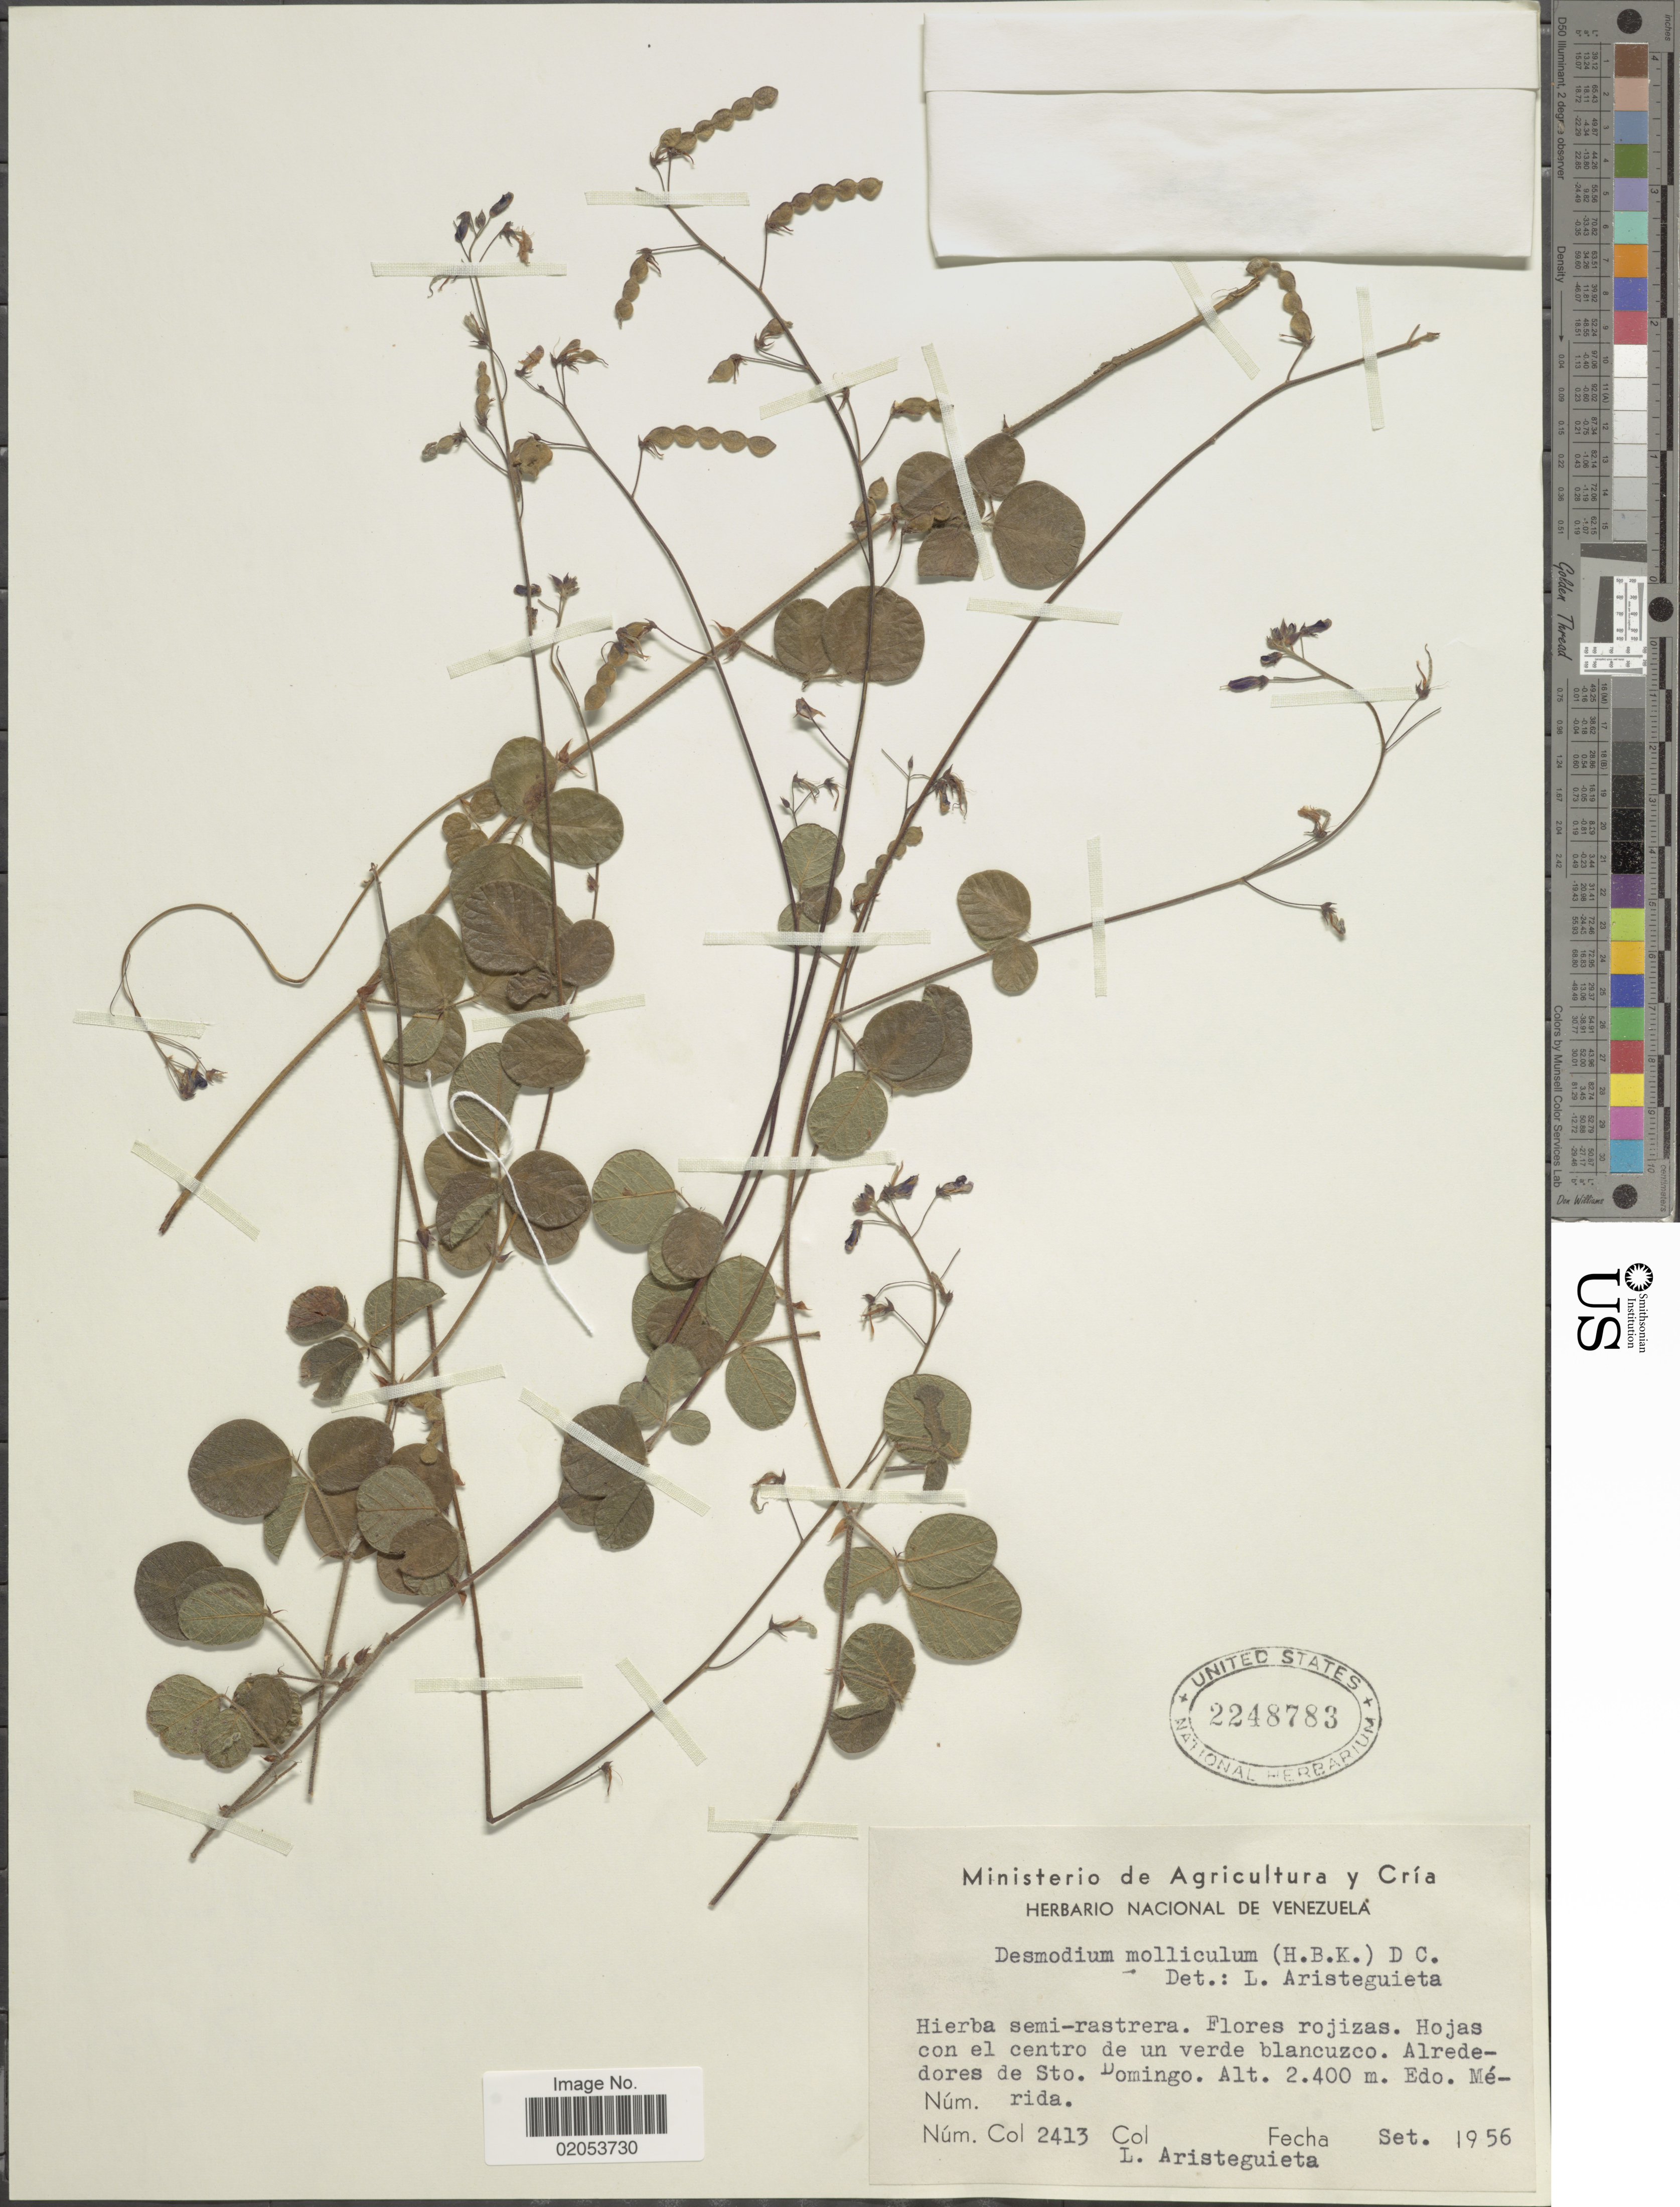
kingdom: Plantae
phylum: Tracheophyta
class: Magnoliopsida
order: Fabales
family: Fabaceae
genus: Desmodium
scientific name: Desmodium molliculum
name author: (Kunth) DC.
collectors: L. Aristeguieta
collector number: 2413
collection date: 1956-09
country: Venezuela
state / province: Mérida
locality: Alrededores de Sto. Domingo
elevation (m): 2400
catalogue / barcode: US 2248783